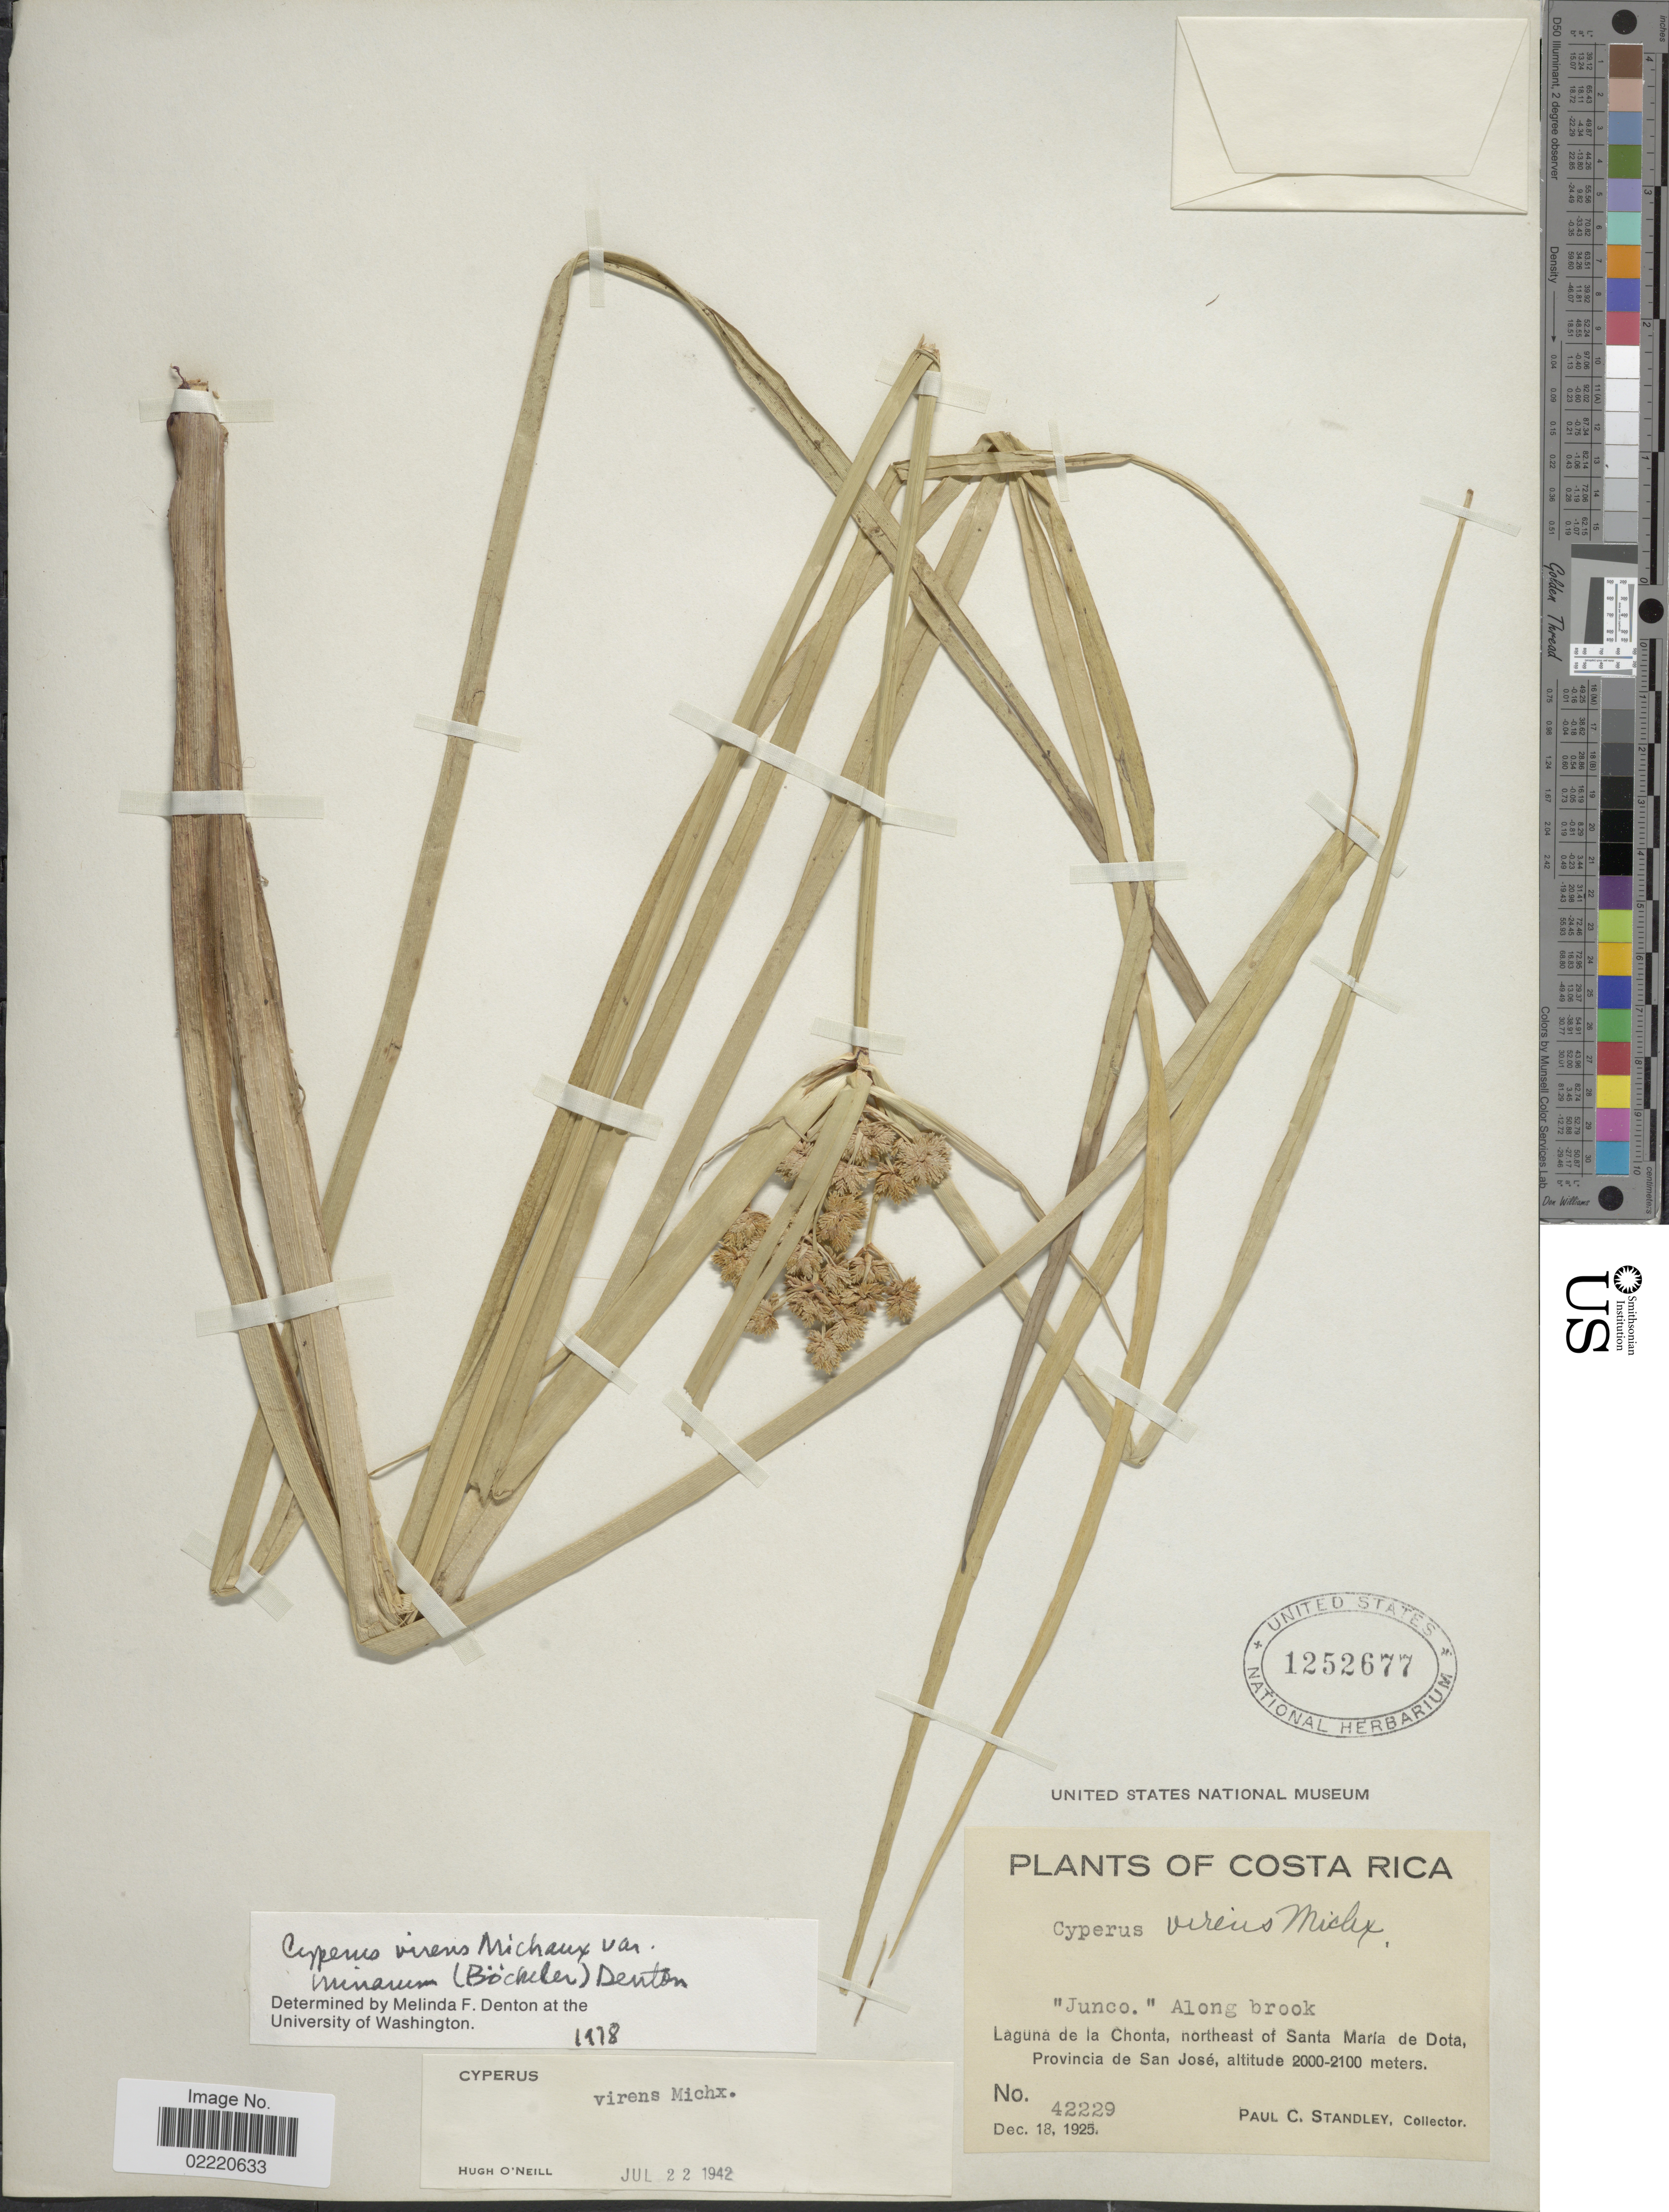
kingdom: Plantae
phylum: Tracheophyta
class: Liliopsida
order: Poales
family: Cyperaceae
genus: Cyperus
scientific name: Cyperus virens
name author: Michx.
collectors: P. C. Standley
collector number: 42229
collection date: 1925-12-18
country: Costa Rica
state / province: San José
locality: Laguna de la Chonta, northeast of Santa Maria de Dota, Provincia de San Jose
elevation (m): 2000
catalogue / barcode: US 1252677